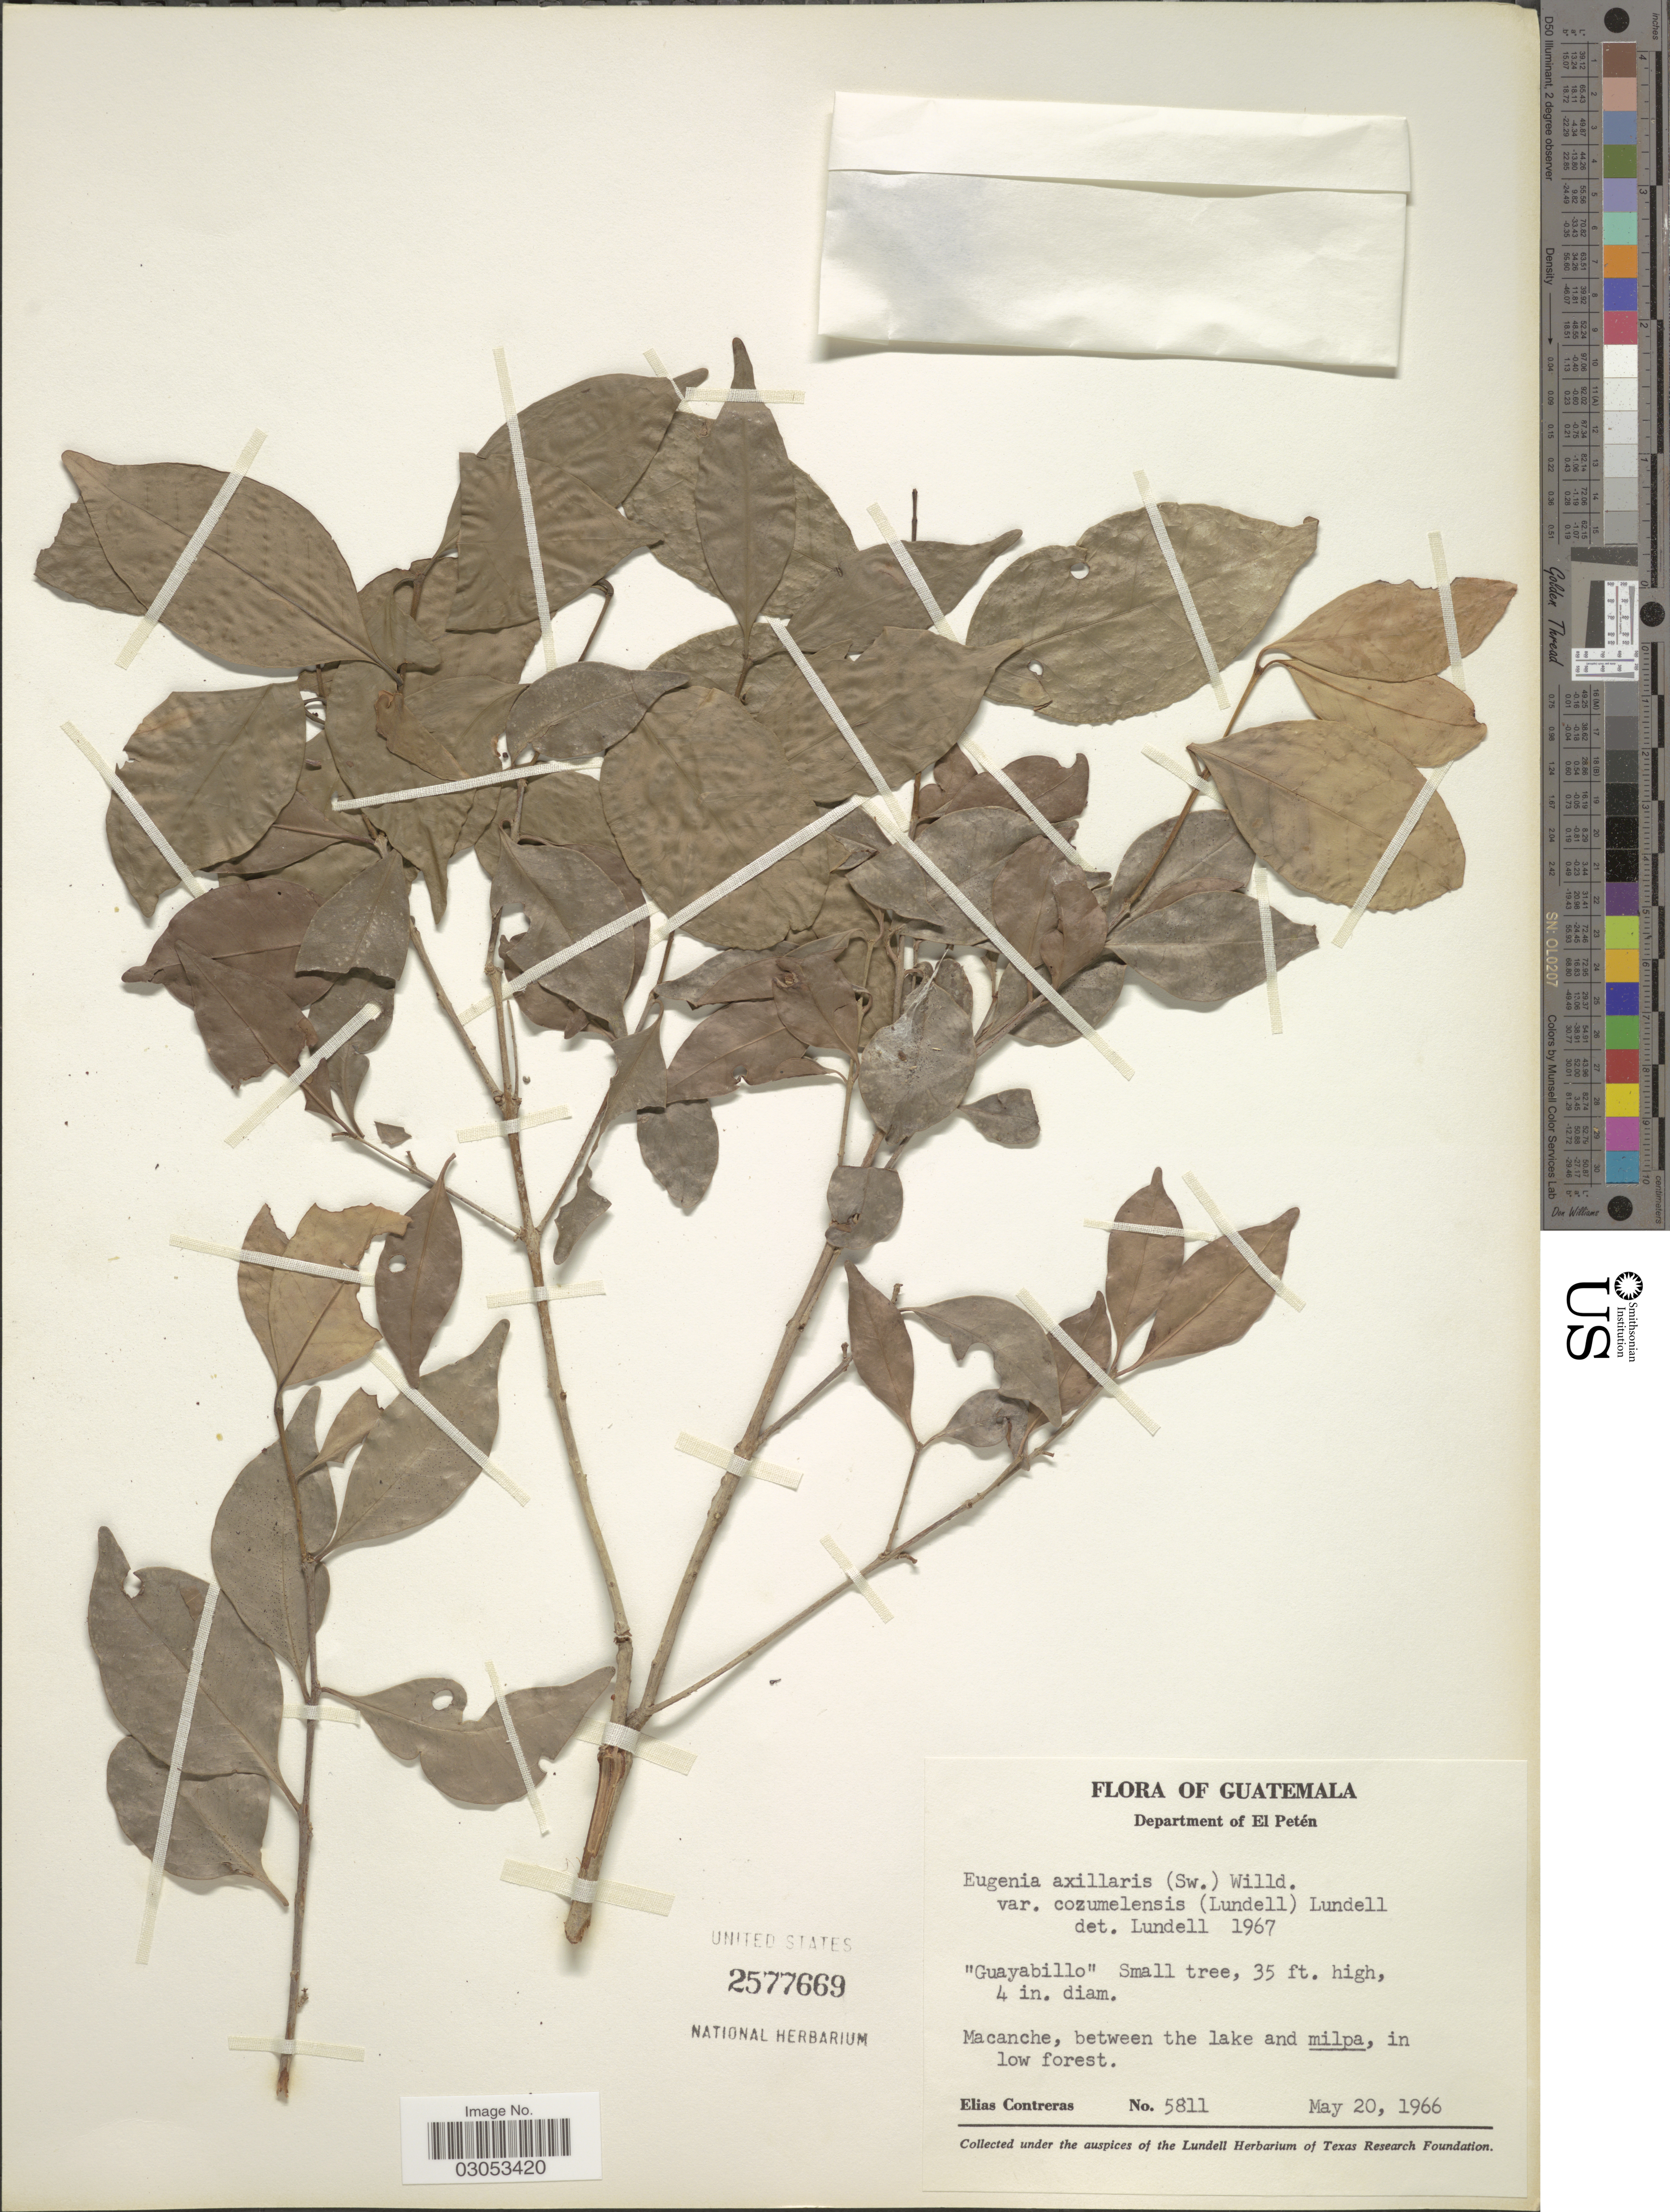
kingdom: Plantae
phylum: Tracheophyta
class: Magnoliopsida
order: Myrtales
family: Myrtaceae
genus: Eugenia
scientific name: Eugenia axillaris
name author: (Sw.) Willd.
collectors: E. Contreras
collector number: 5811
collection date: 1966-05-20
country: Guatemala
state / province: El Petén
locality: Department of El Petén. Macanche, between the lake and milpa, in low forest.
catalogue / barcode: US 2577669